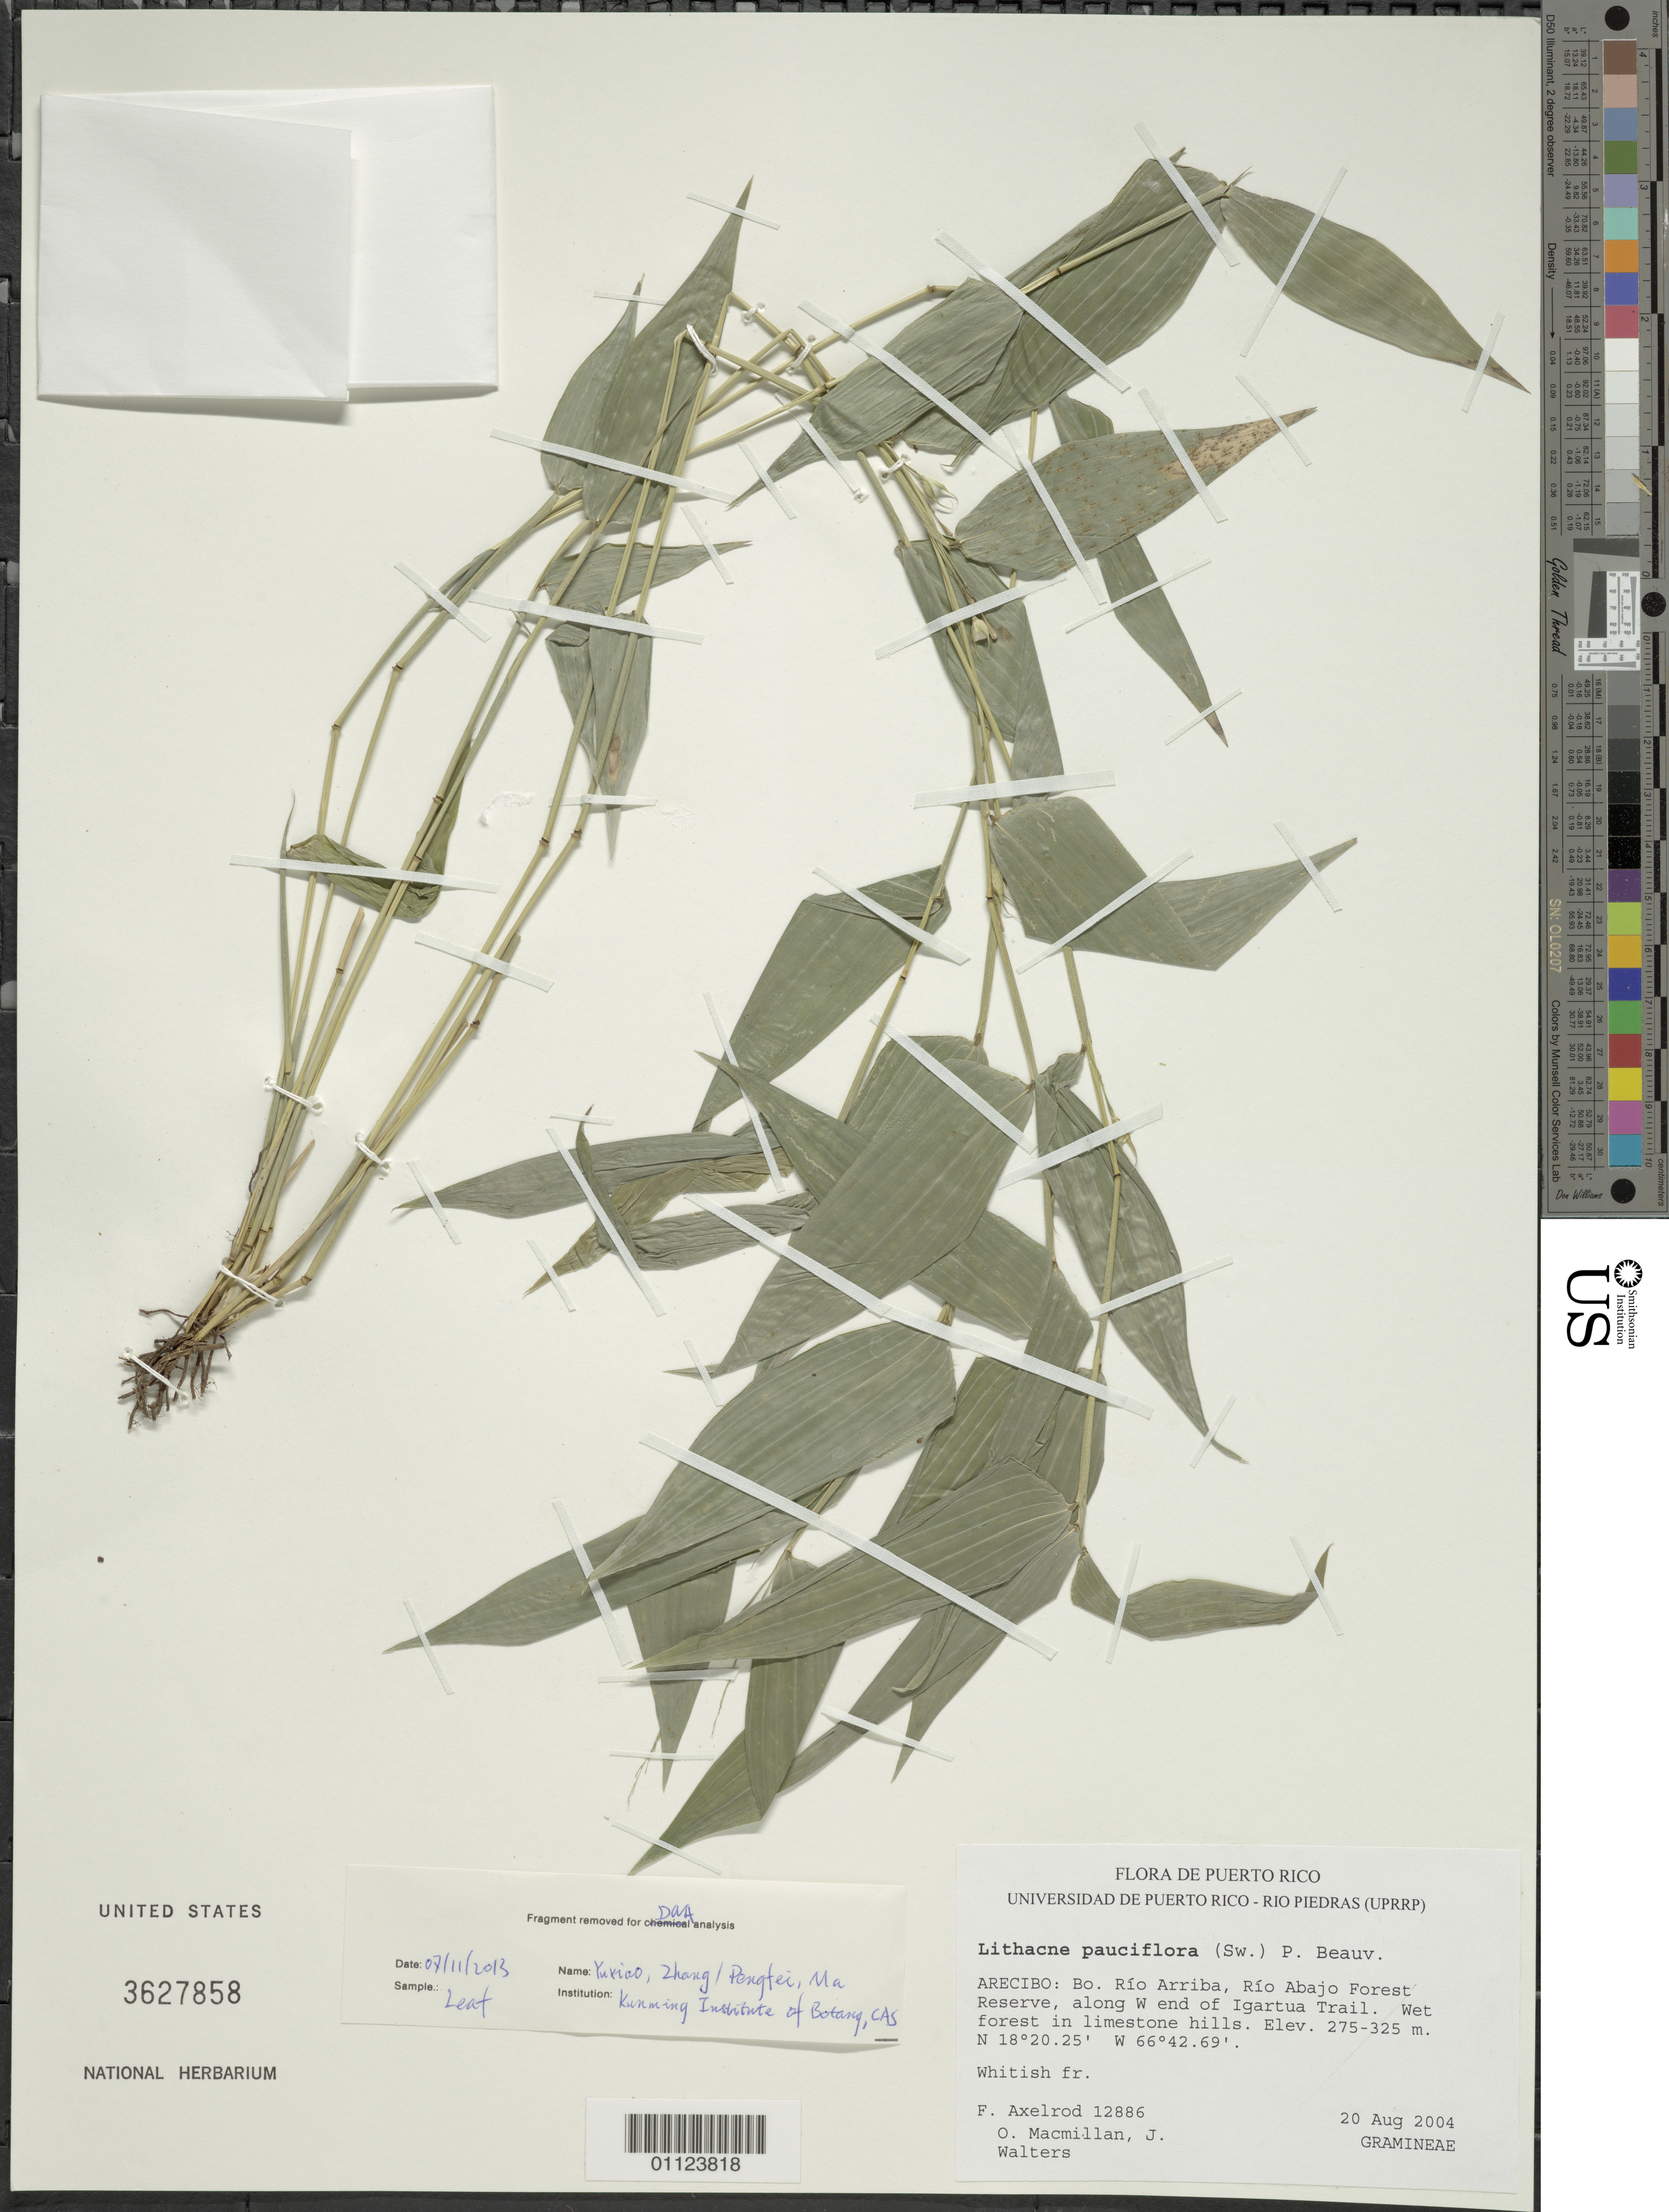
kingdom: Plantae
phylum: Tracheophyta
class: Liliopsida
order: Poales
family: Poaceae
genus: Lithachne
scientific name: Lithachne pauciflora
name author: (Sw.) P. Beauv.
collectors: F. S. Axelrod, O. Macmillan & J. Walters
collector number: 12886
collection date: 2004-08-20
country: Puerto Rico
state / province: Arecibo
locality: Bo. Río Arriba, Río Abajo Forest Reserve, along W end of Iguartua Trail.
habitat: Wet forest in limestone hills.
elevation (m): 275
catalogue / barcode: US 3627858